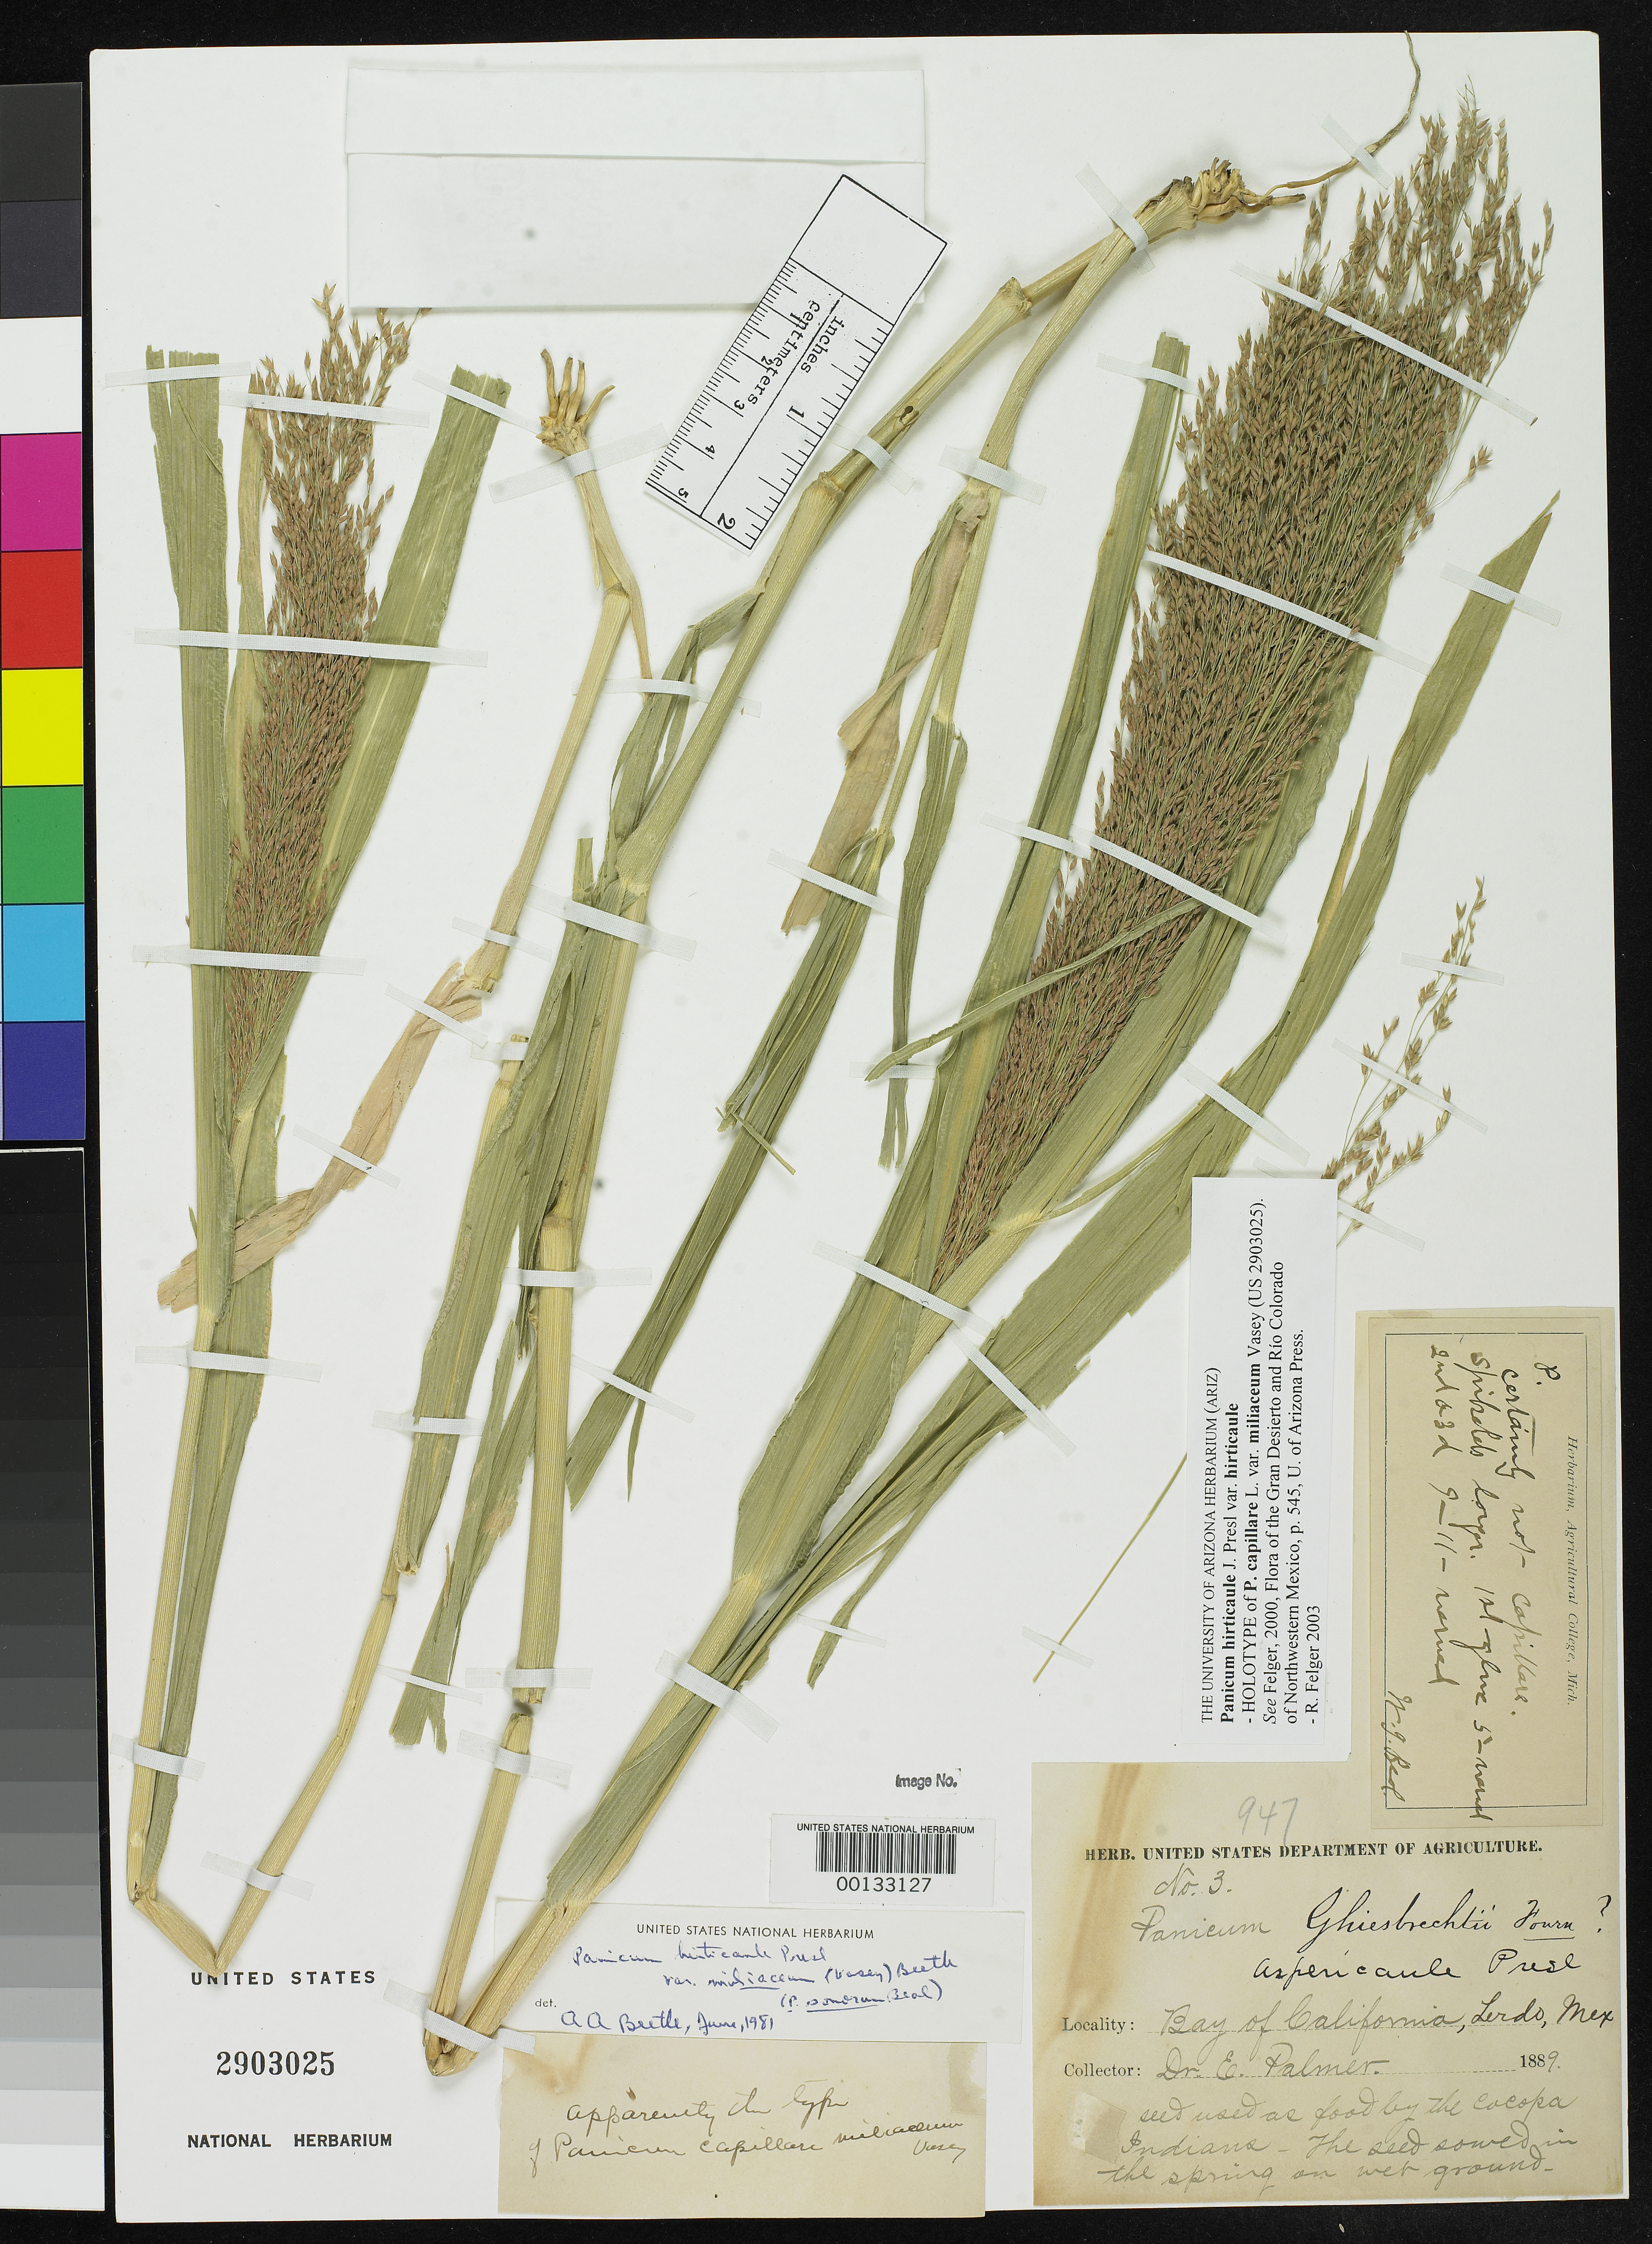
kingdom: Plantae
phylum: Tracheophyta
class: Liliopsida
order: Poales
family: Poaceae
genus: Panicum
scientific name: Panicum capillare var. miliaceum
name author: Vasey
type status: Holotype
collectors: E. Palmer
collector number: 947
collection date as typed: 1889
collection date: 1889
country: Mexico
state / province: Sonora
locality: Bay of California, Lerdo, Mex.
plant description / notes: "947" may have been number assigned by Vasey; specimen label says "No. 3".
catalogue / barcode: US 2903025